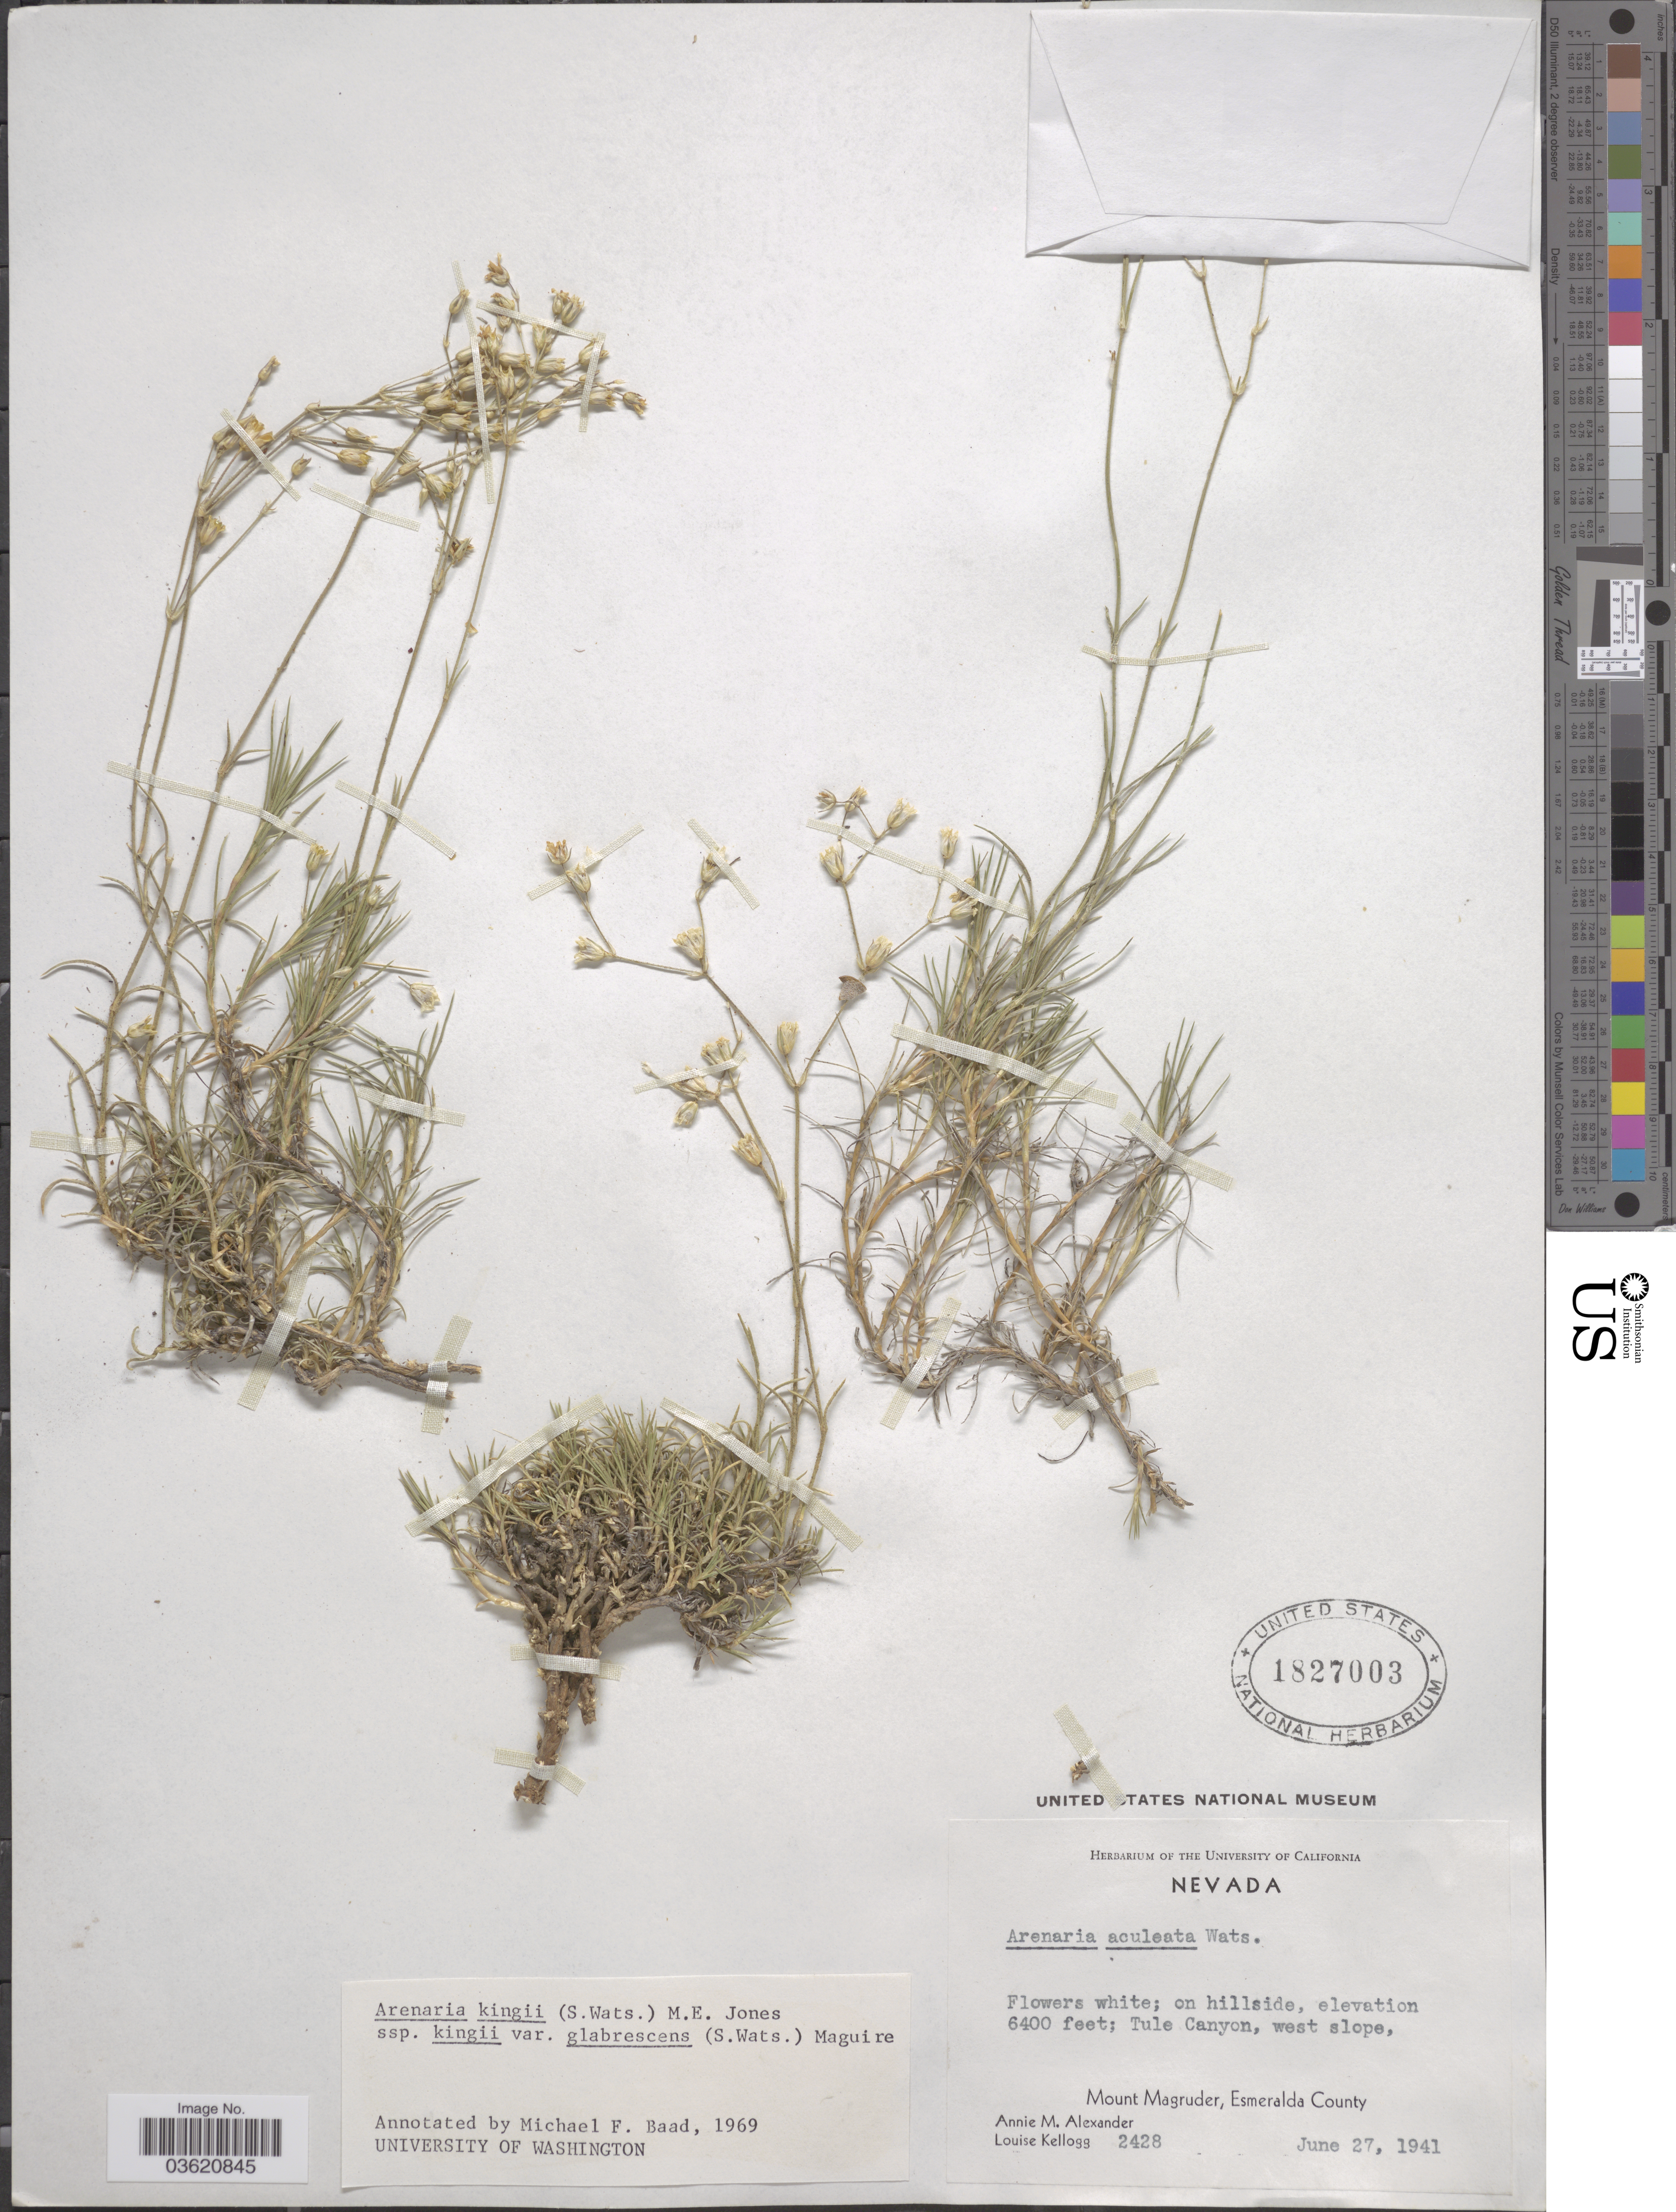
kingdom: Plantae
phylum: Tracheophyta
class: Magnoliopsida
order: Caryophyllales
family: Caryophyllaceae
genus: Eremogone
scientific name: Eremogone kingii var. glabrescens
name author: (S. Watson) Dorn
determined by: U.S. National Herbarium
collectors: A. M. Alexander & L. Kellogg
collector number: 2428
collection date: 1941-06-27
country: United States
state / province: Nevada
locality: Tule Canyon, west slope. Mount Magruder, Esmeralda County.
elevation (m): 1951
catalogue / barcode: US 1827003